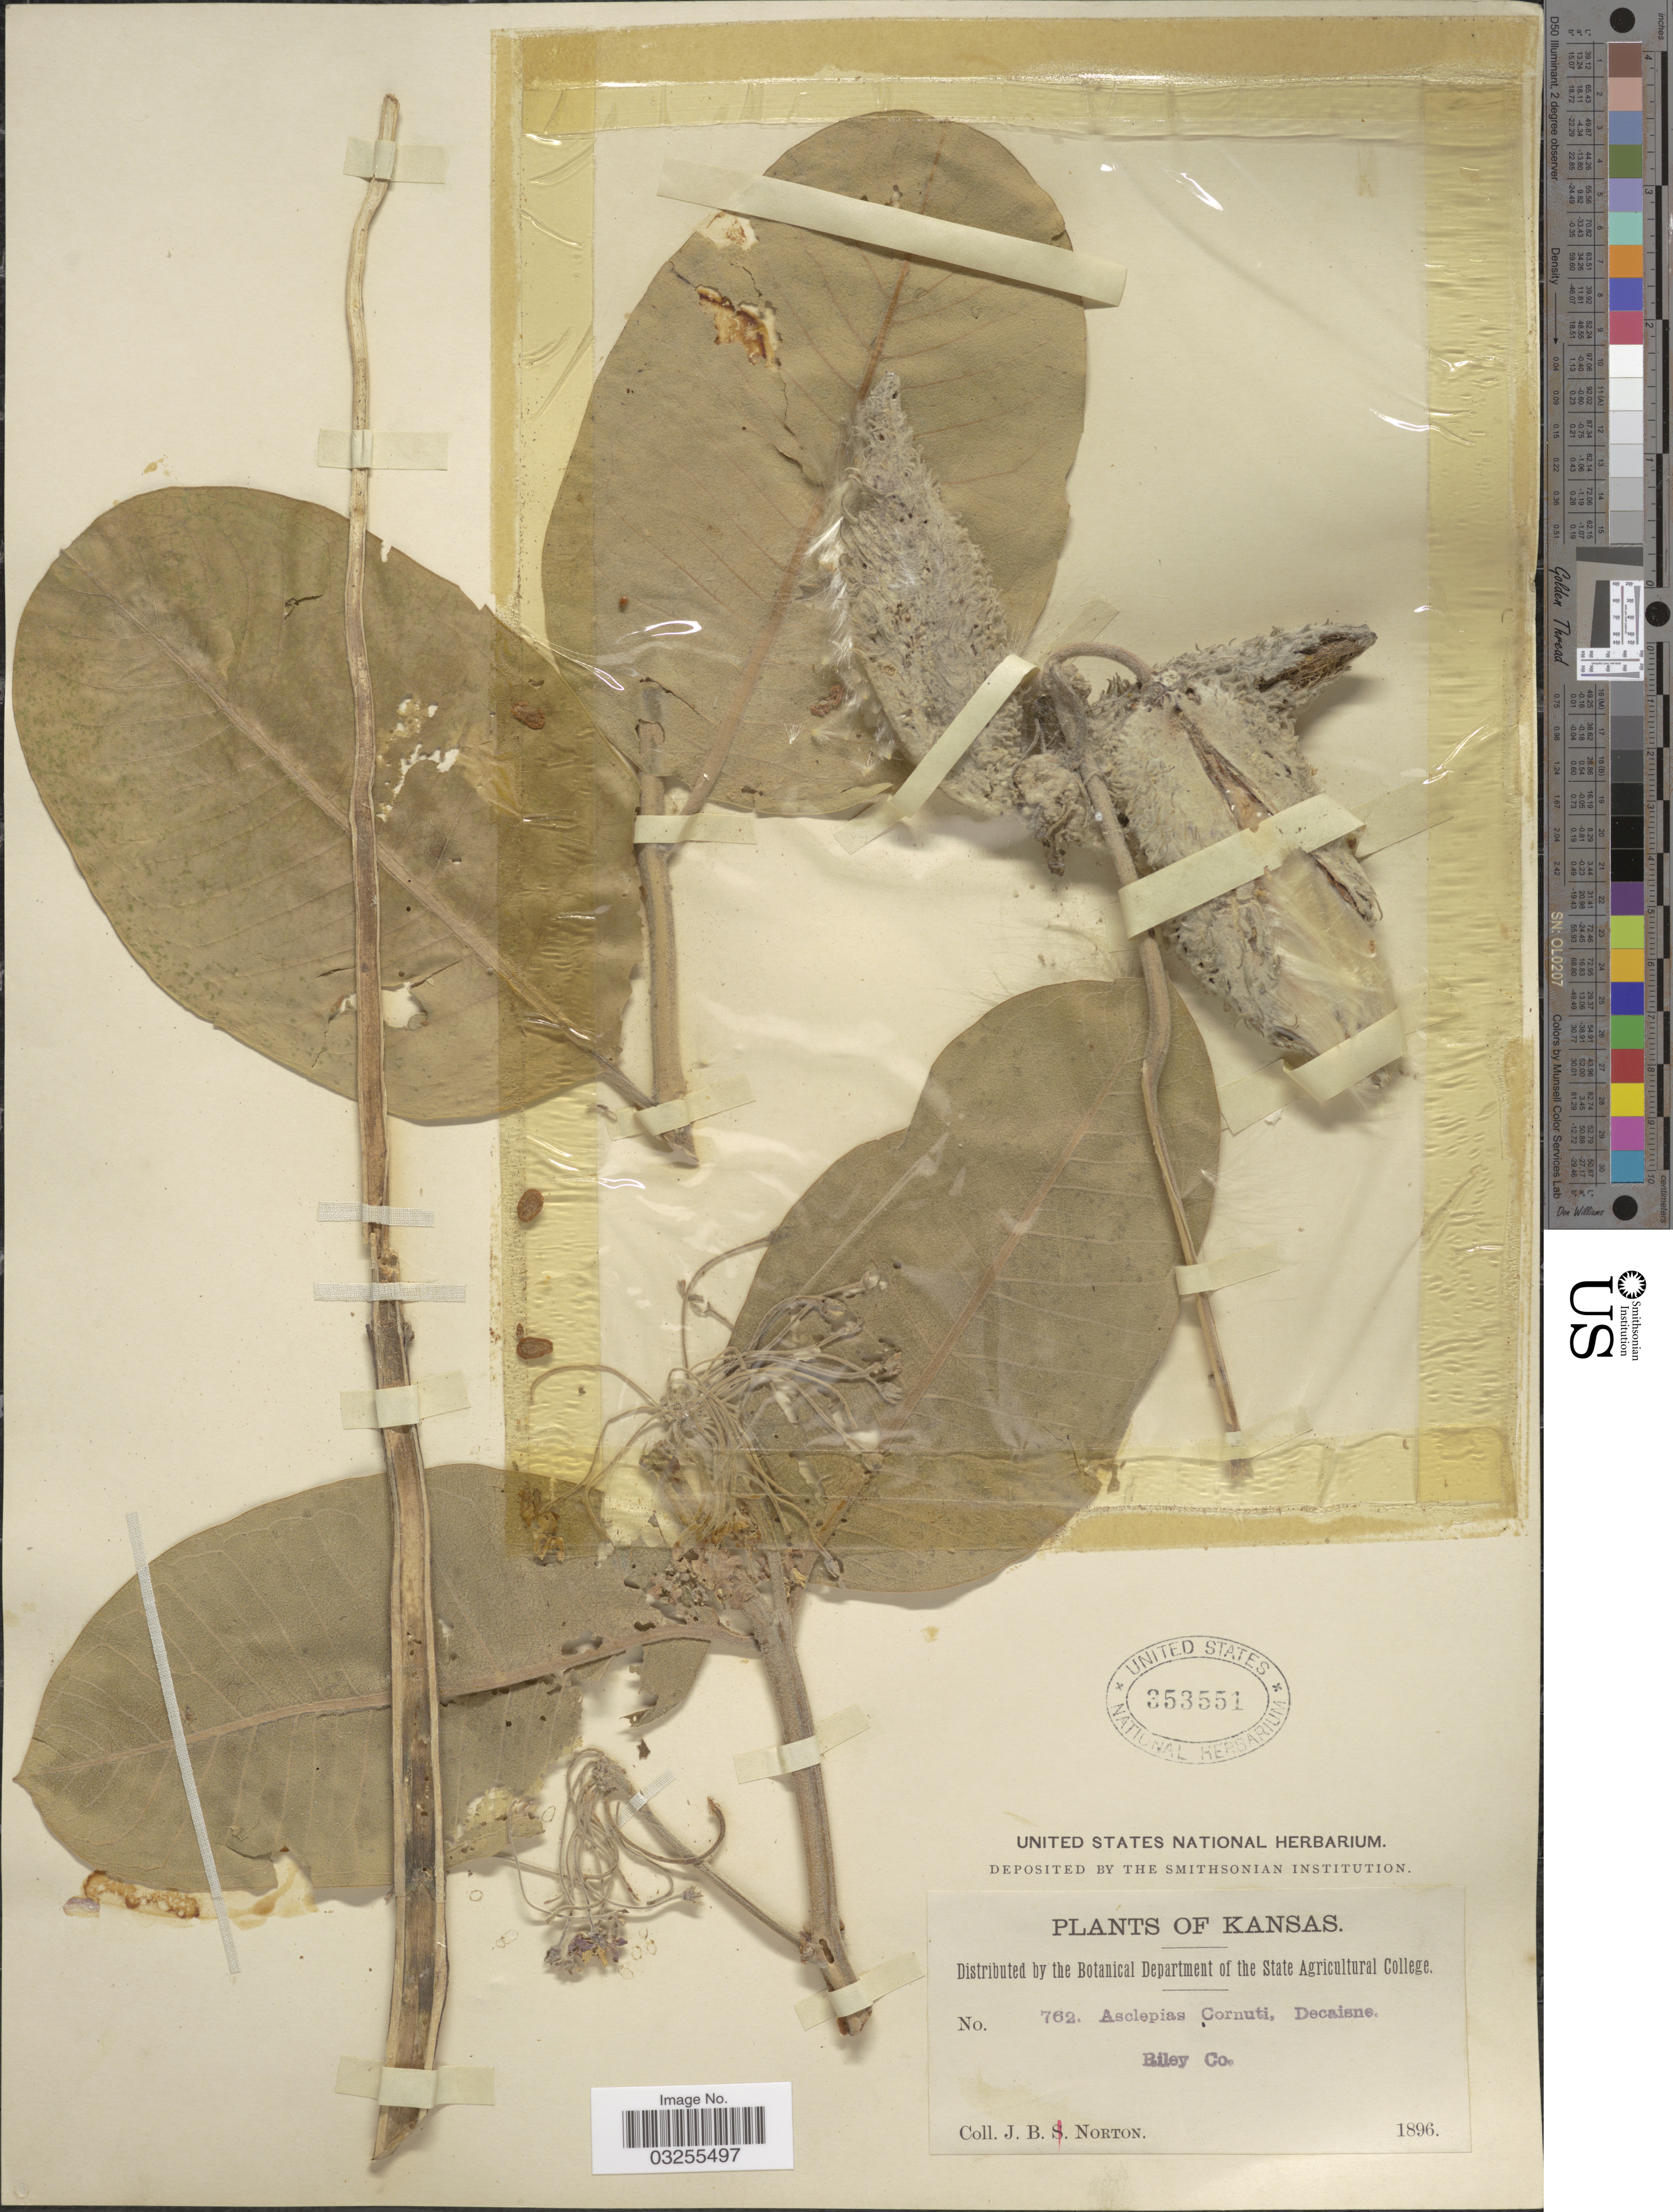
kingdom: Plantae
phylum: Tracheophyta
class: Magnoliopsida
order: Gentianales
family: Apocynaceae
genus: Asclepias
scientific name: Asclepias speciosa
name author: Torr.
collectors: J. B. Norton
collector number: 762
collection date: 1896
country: United States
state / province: Kansas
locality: Riley Co.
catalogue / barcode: US 353551